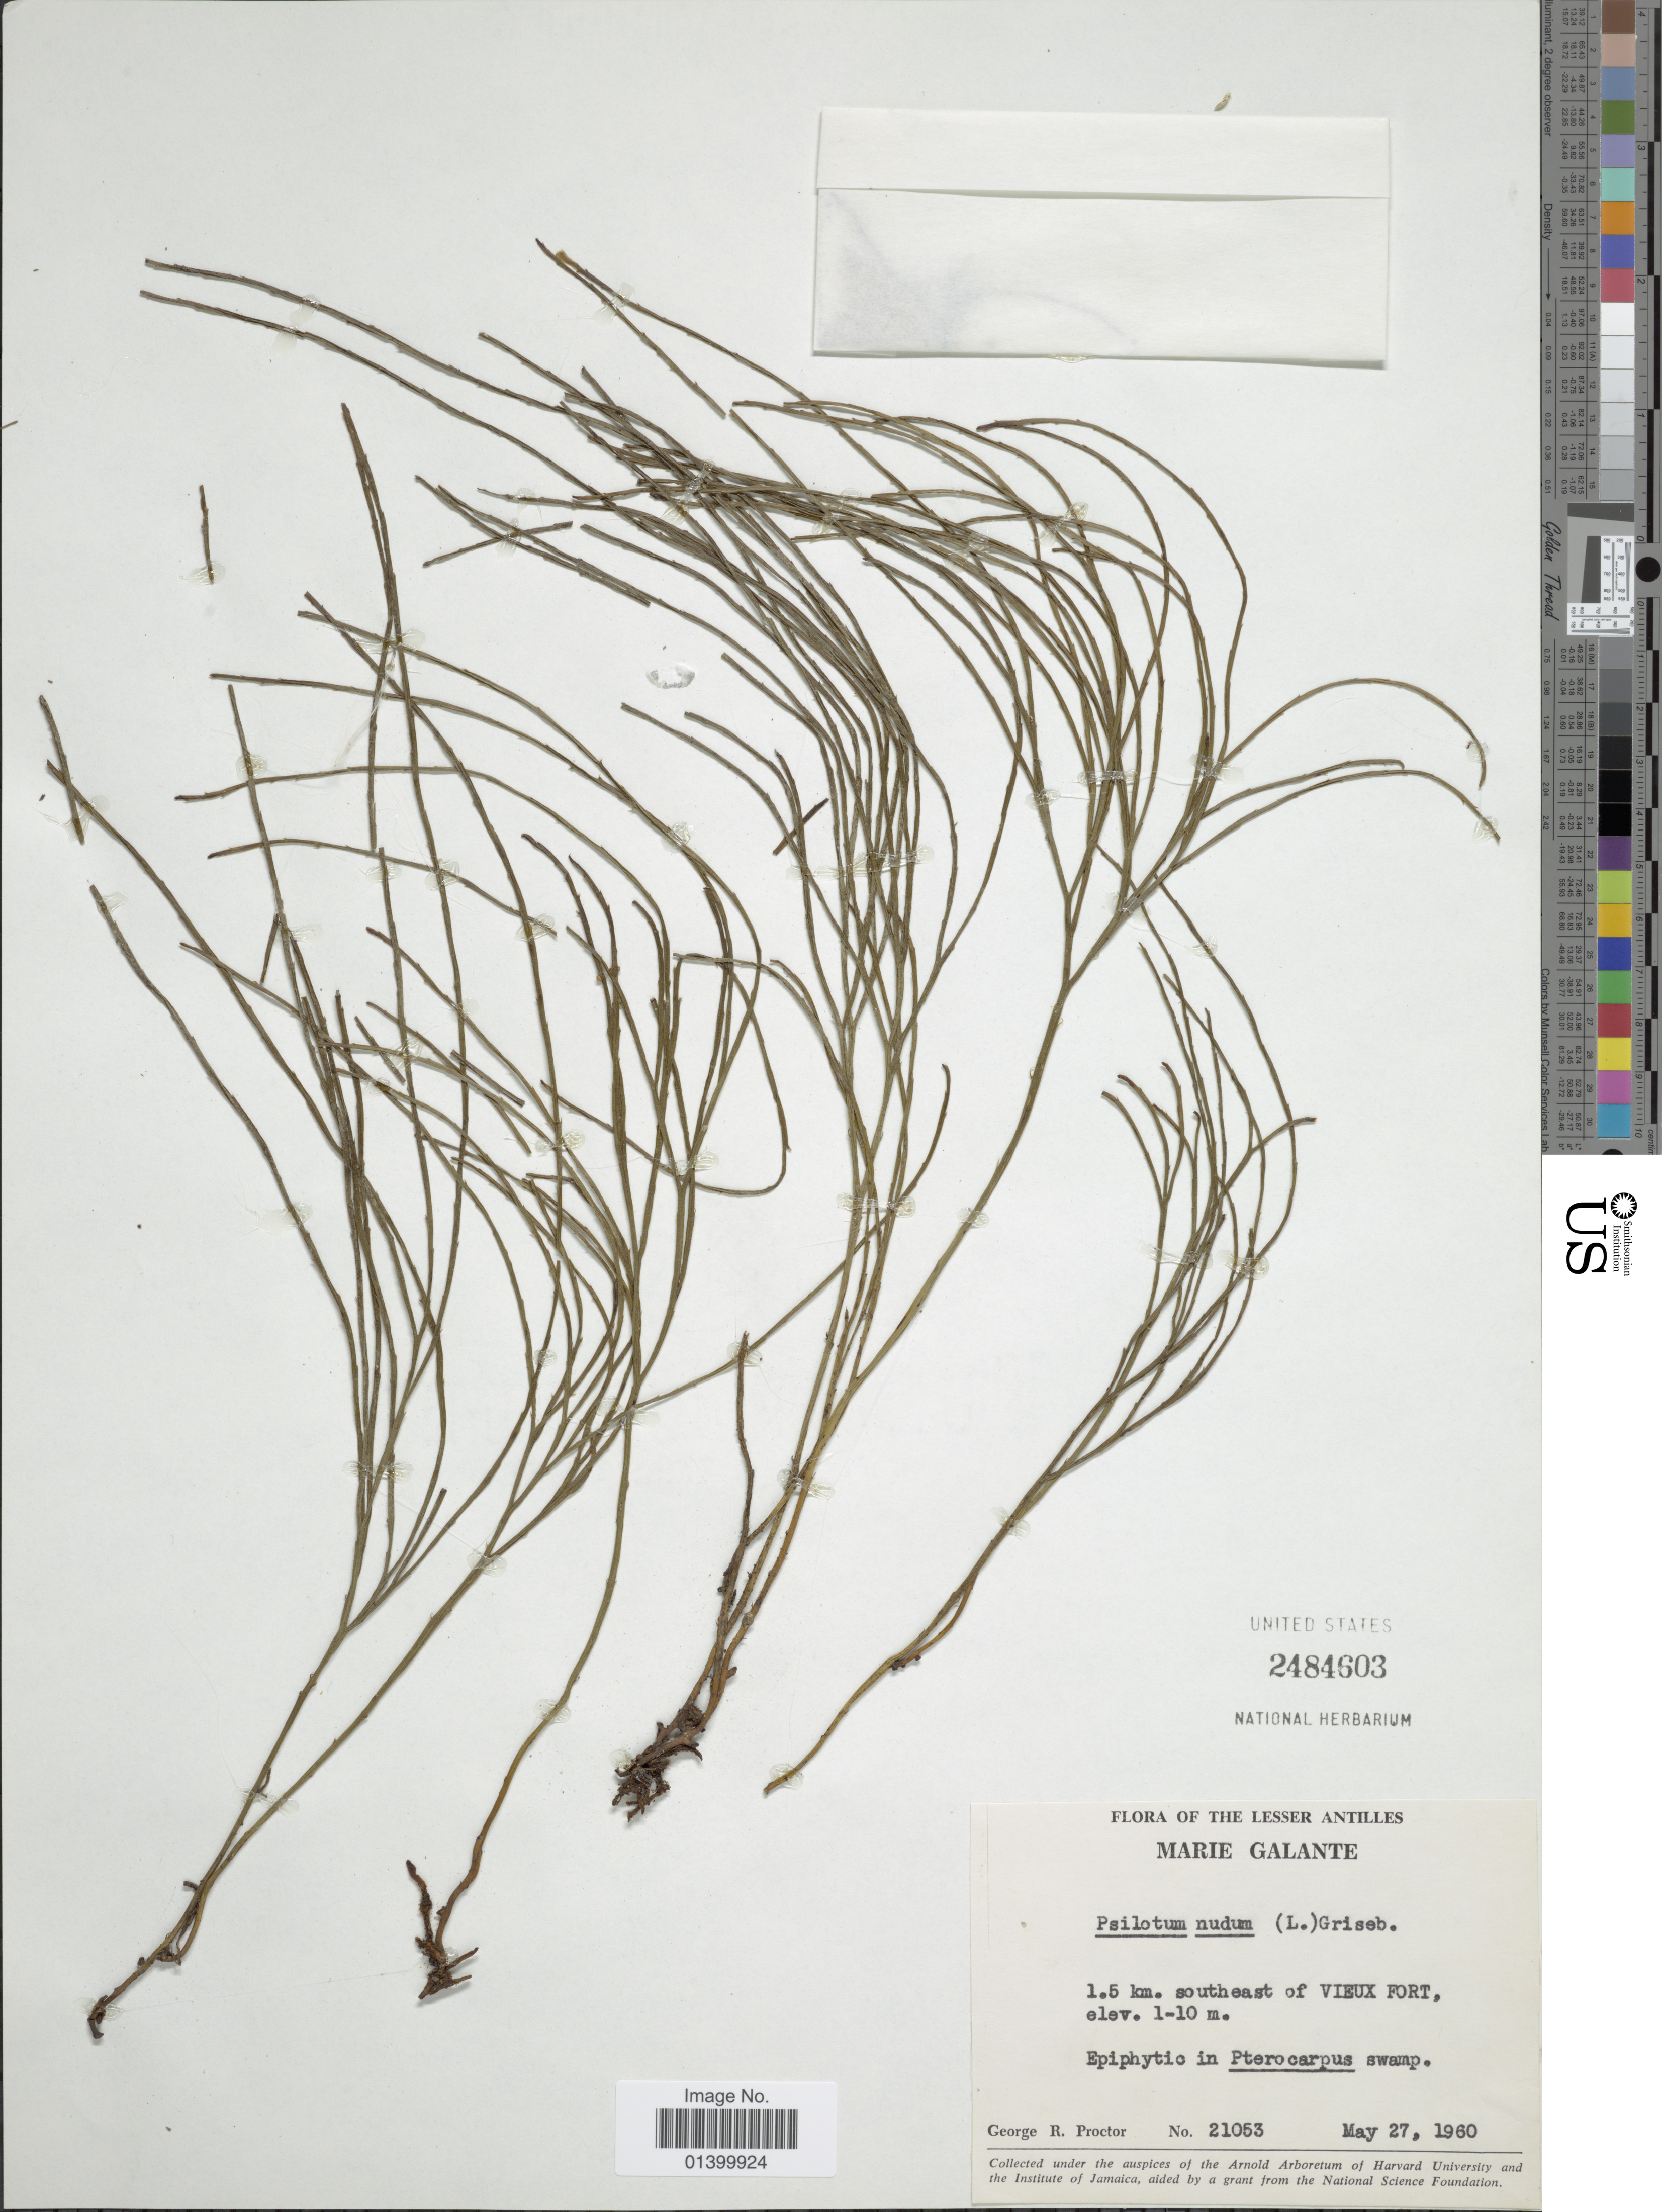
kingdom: Plantae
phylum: Tracheophyta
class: Polypodiopsida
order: Psilotales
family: Psilotaceae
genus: Psilotum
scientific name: Psilotum nudum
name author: (L.) P. Beauv.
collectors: G. R. Proctor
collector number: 21053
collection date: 1960-05-27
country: Indonesia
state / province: Nusa Tenggara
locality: Lesser Antilles. Marie Galante. 1.5 km. southeast of Vieux Fort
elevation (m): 1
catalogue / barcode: US 2484603